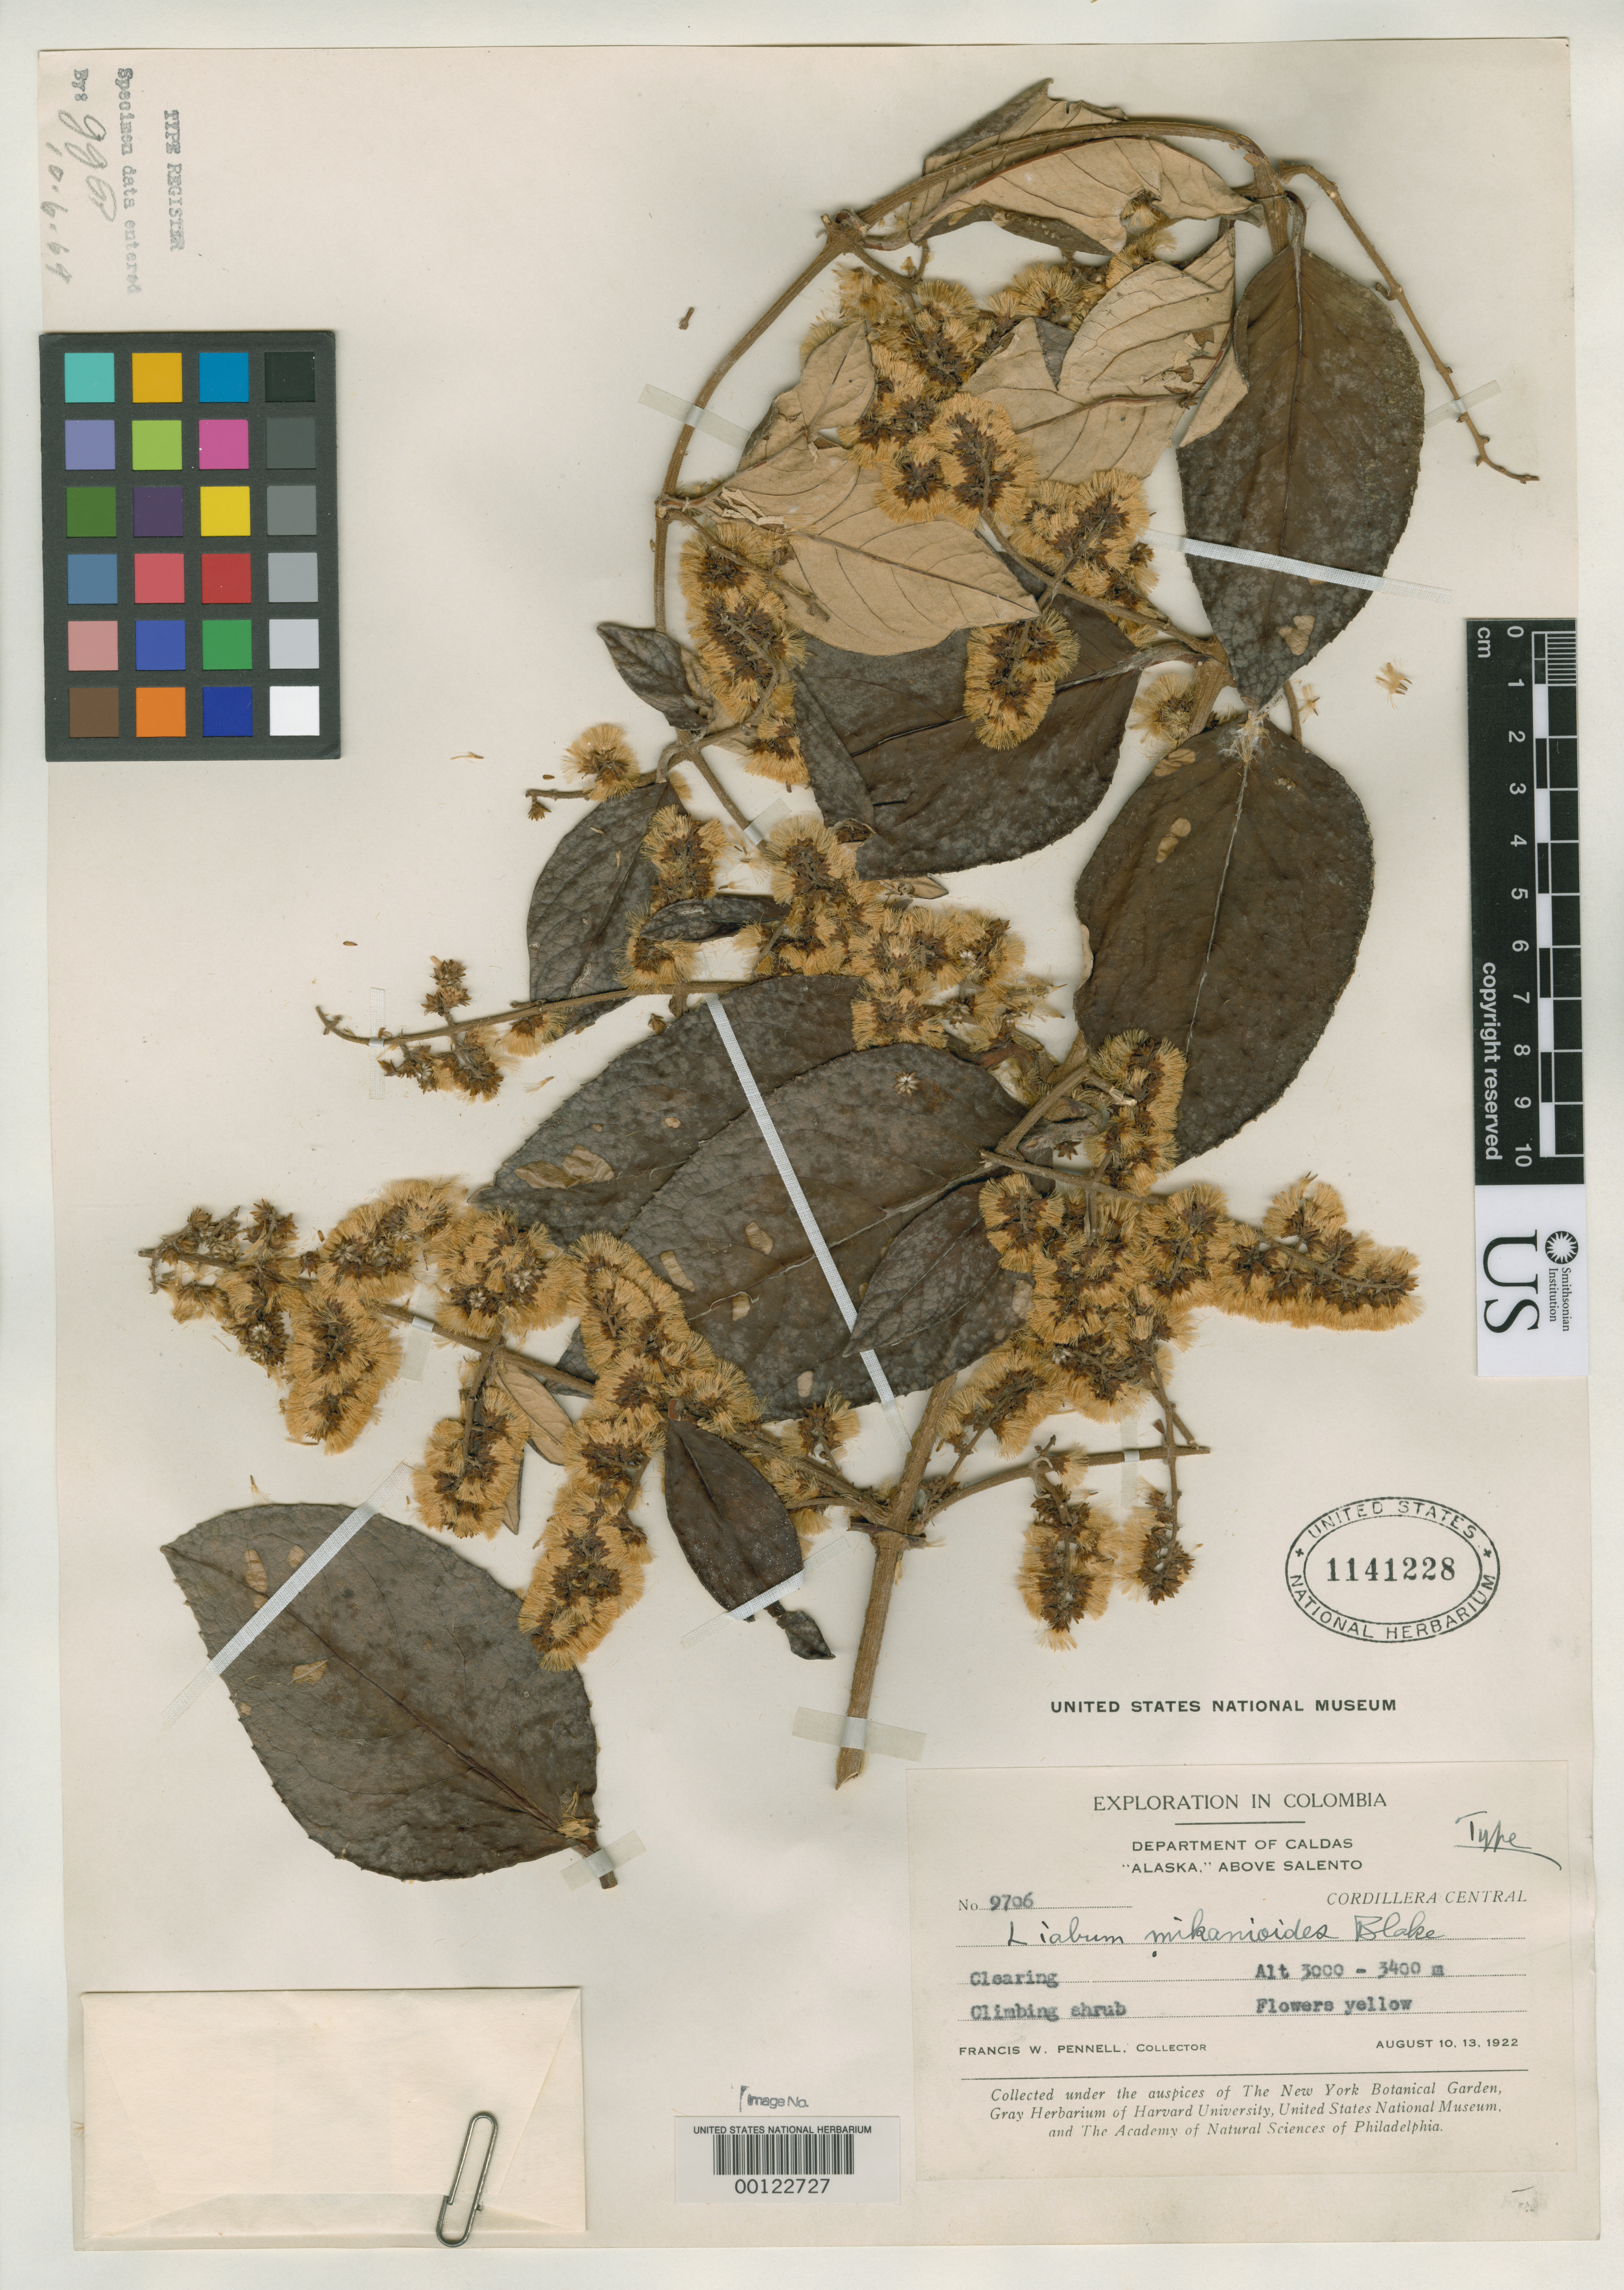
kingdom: Plantae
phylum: Tracheophyta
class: Magnoliopsida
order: Asterales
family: Asteraceae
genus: Liabum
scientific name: Liabum mikanioides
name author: S.F. Blake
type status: Holotype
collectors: F. W. Pennell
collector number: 9706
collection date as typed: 10 Aug 1922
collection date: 1922-08-10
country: Colombia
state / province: Caldas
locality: Salento, Cordillera Central.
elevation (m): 3000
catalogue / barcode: US 1141228